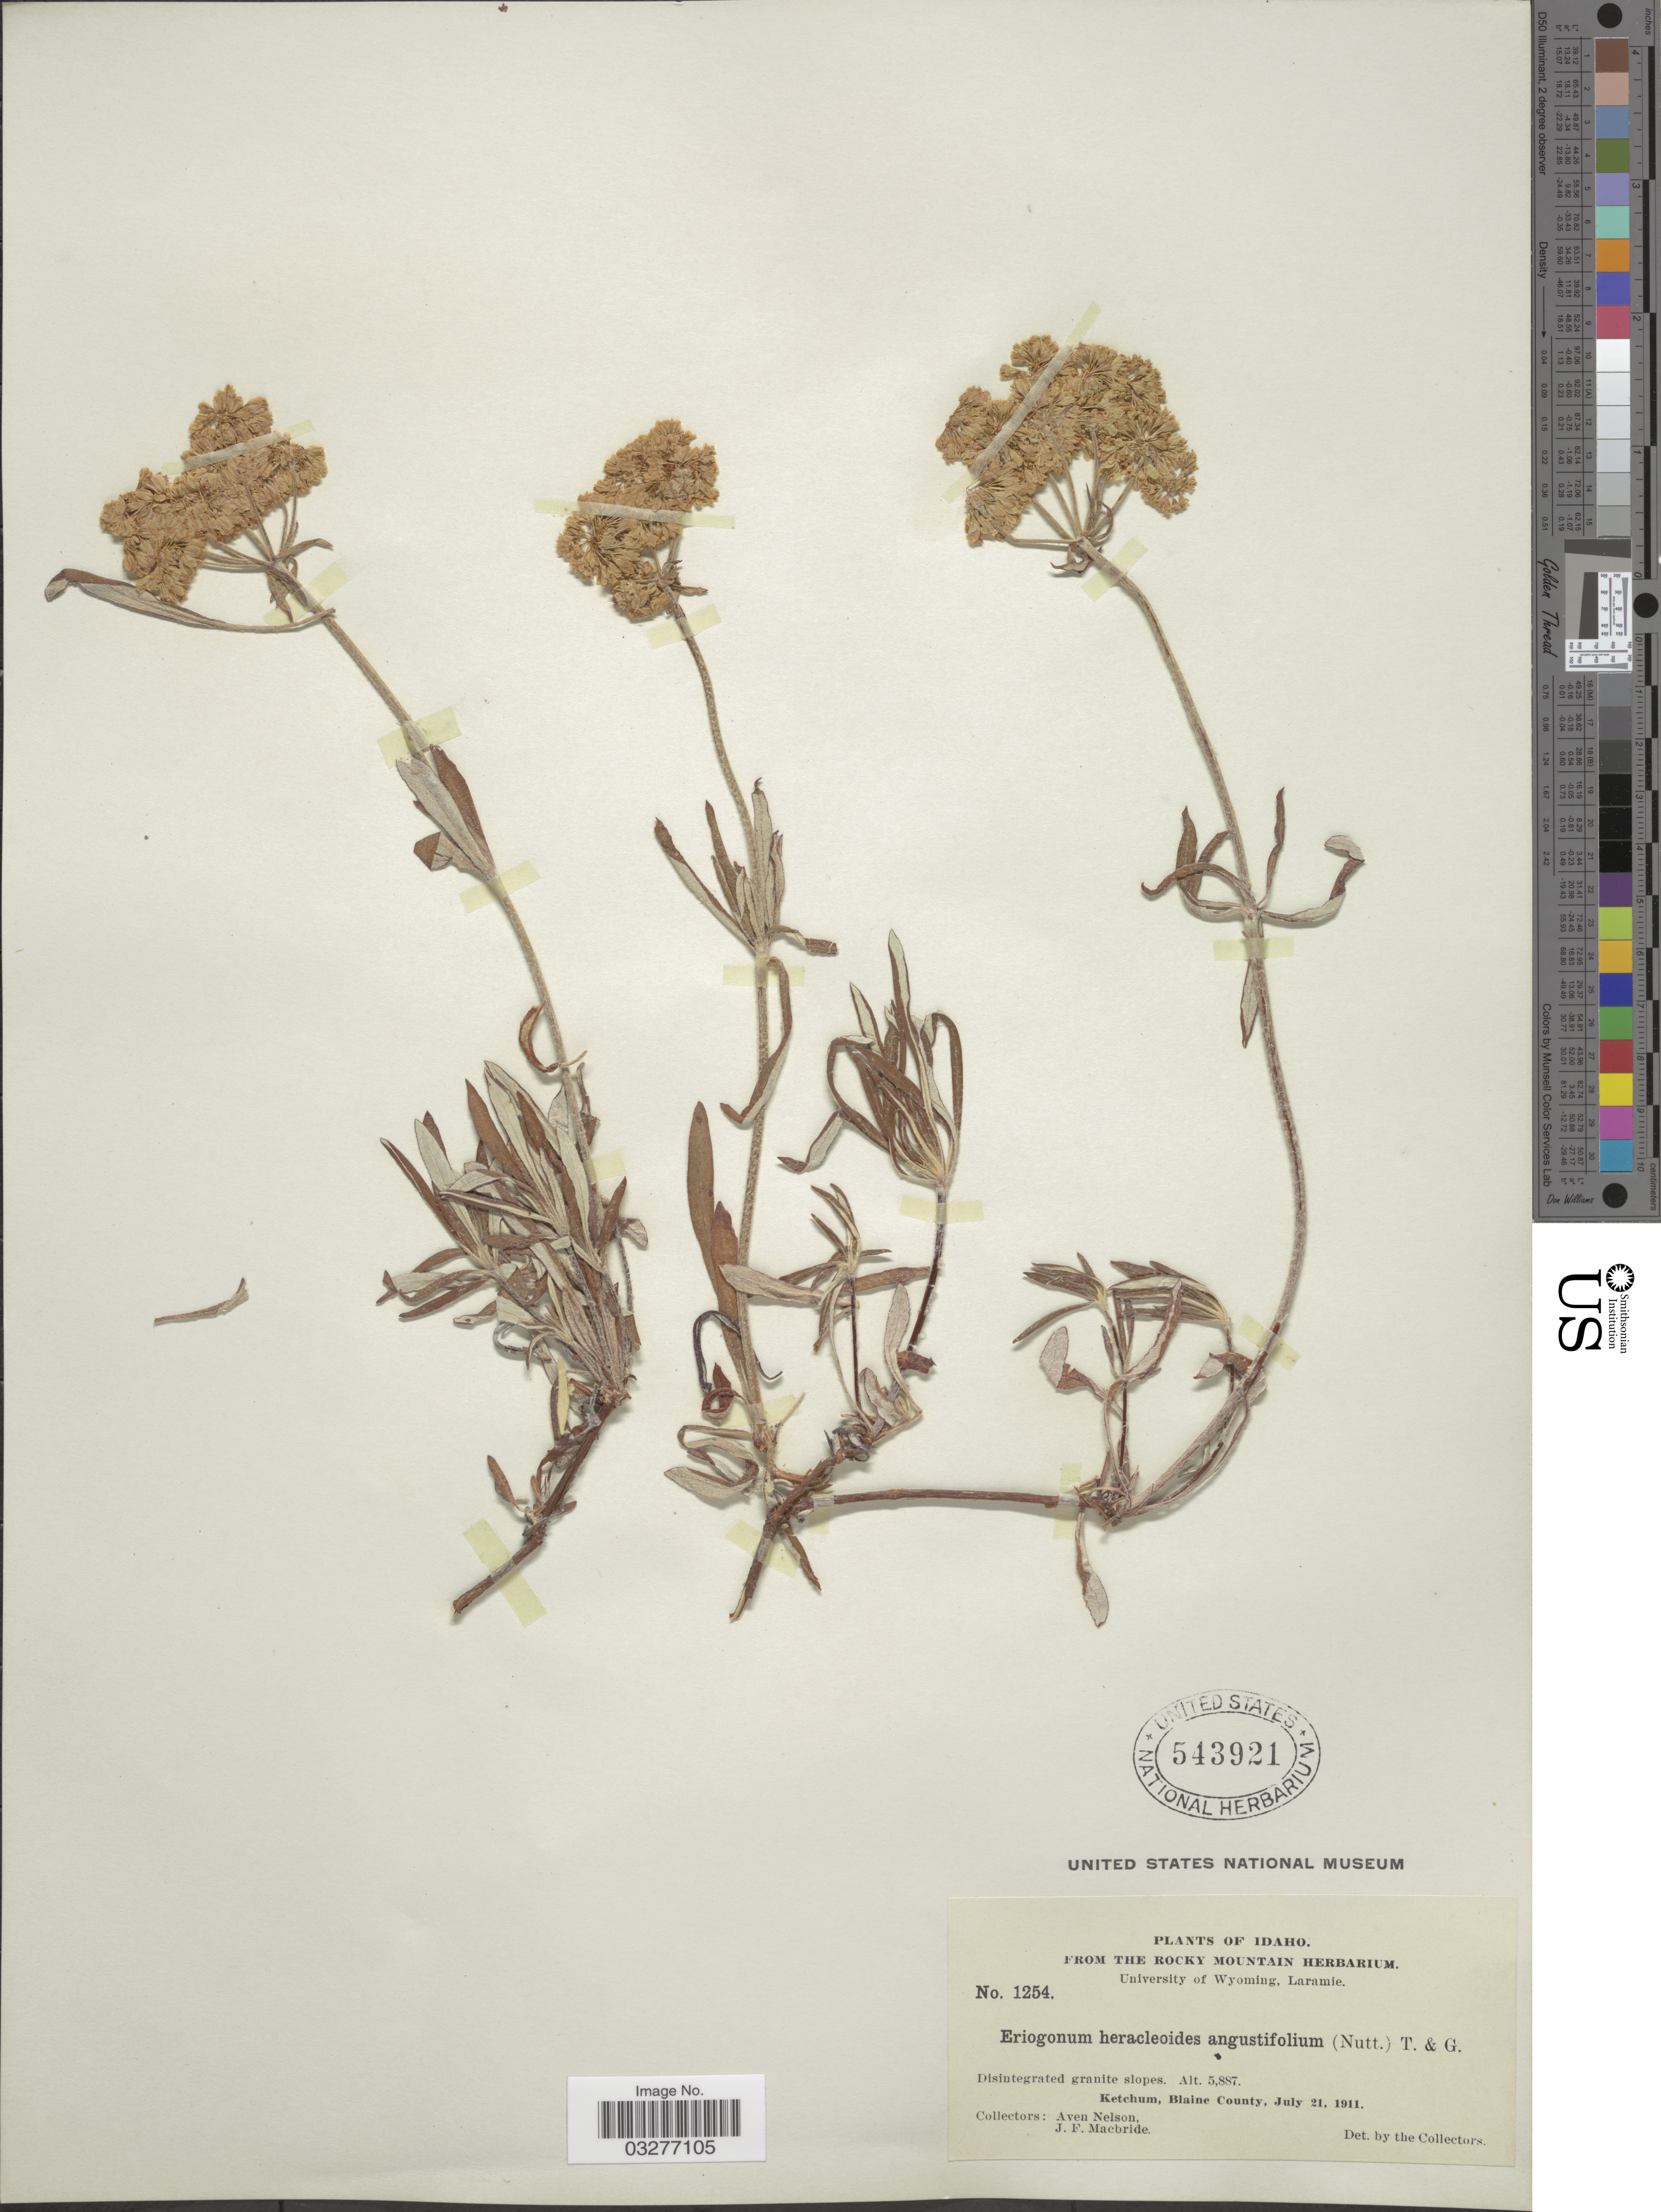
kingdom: Plantae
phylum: Tracheophyta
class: Magnoliopsida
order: Caryophyllales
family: Polygonaceae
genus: Eriogonum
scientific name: Eriogonum heracleoides var. heracleoides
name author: Nutt.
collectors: A. Nelson & J. F. Macbride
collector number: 1254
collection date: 1911-07-21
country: United States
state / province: Idaho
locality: Ketchum, Blaine County.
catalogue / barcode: US 543921